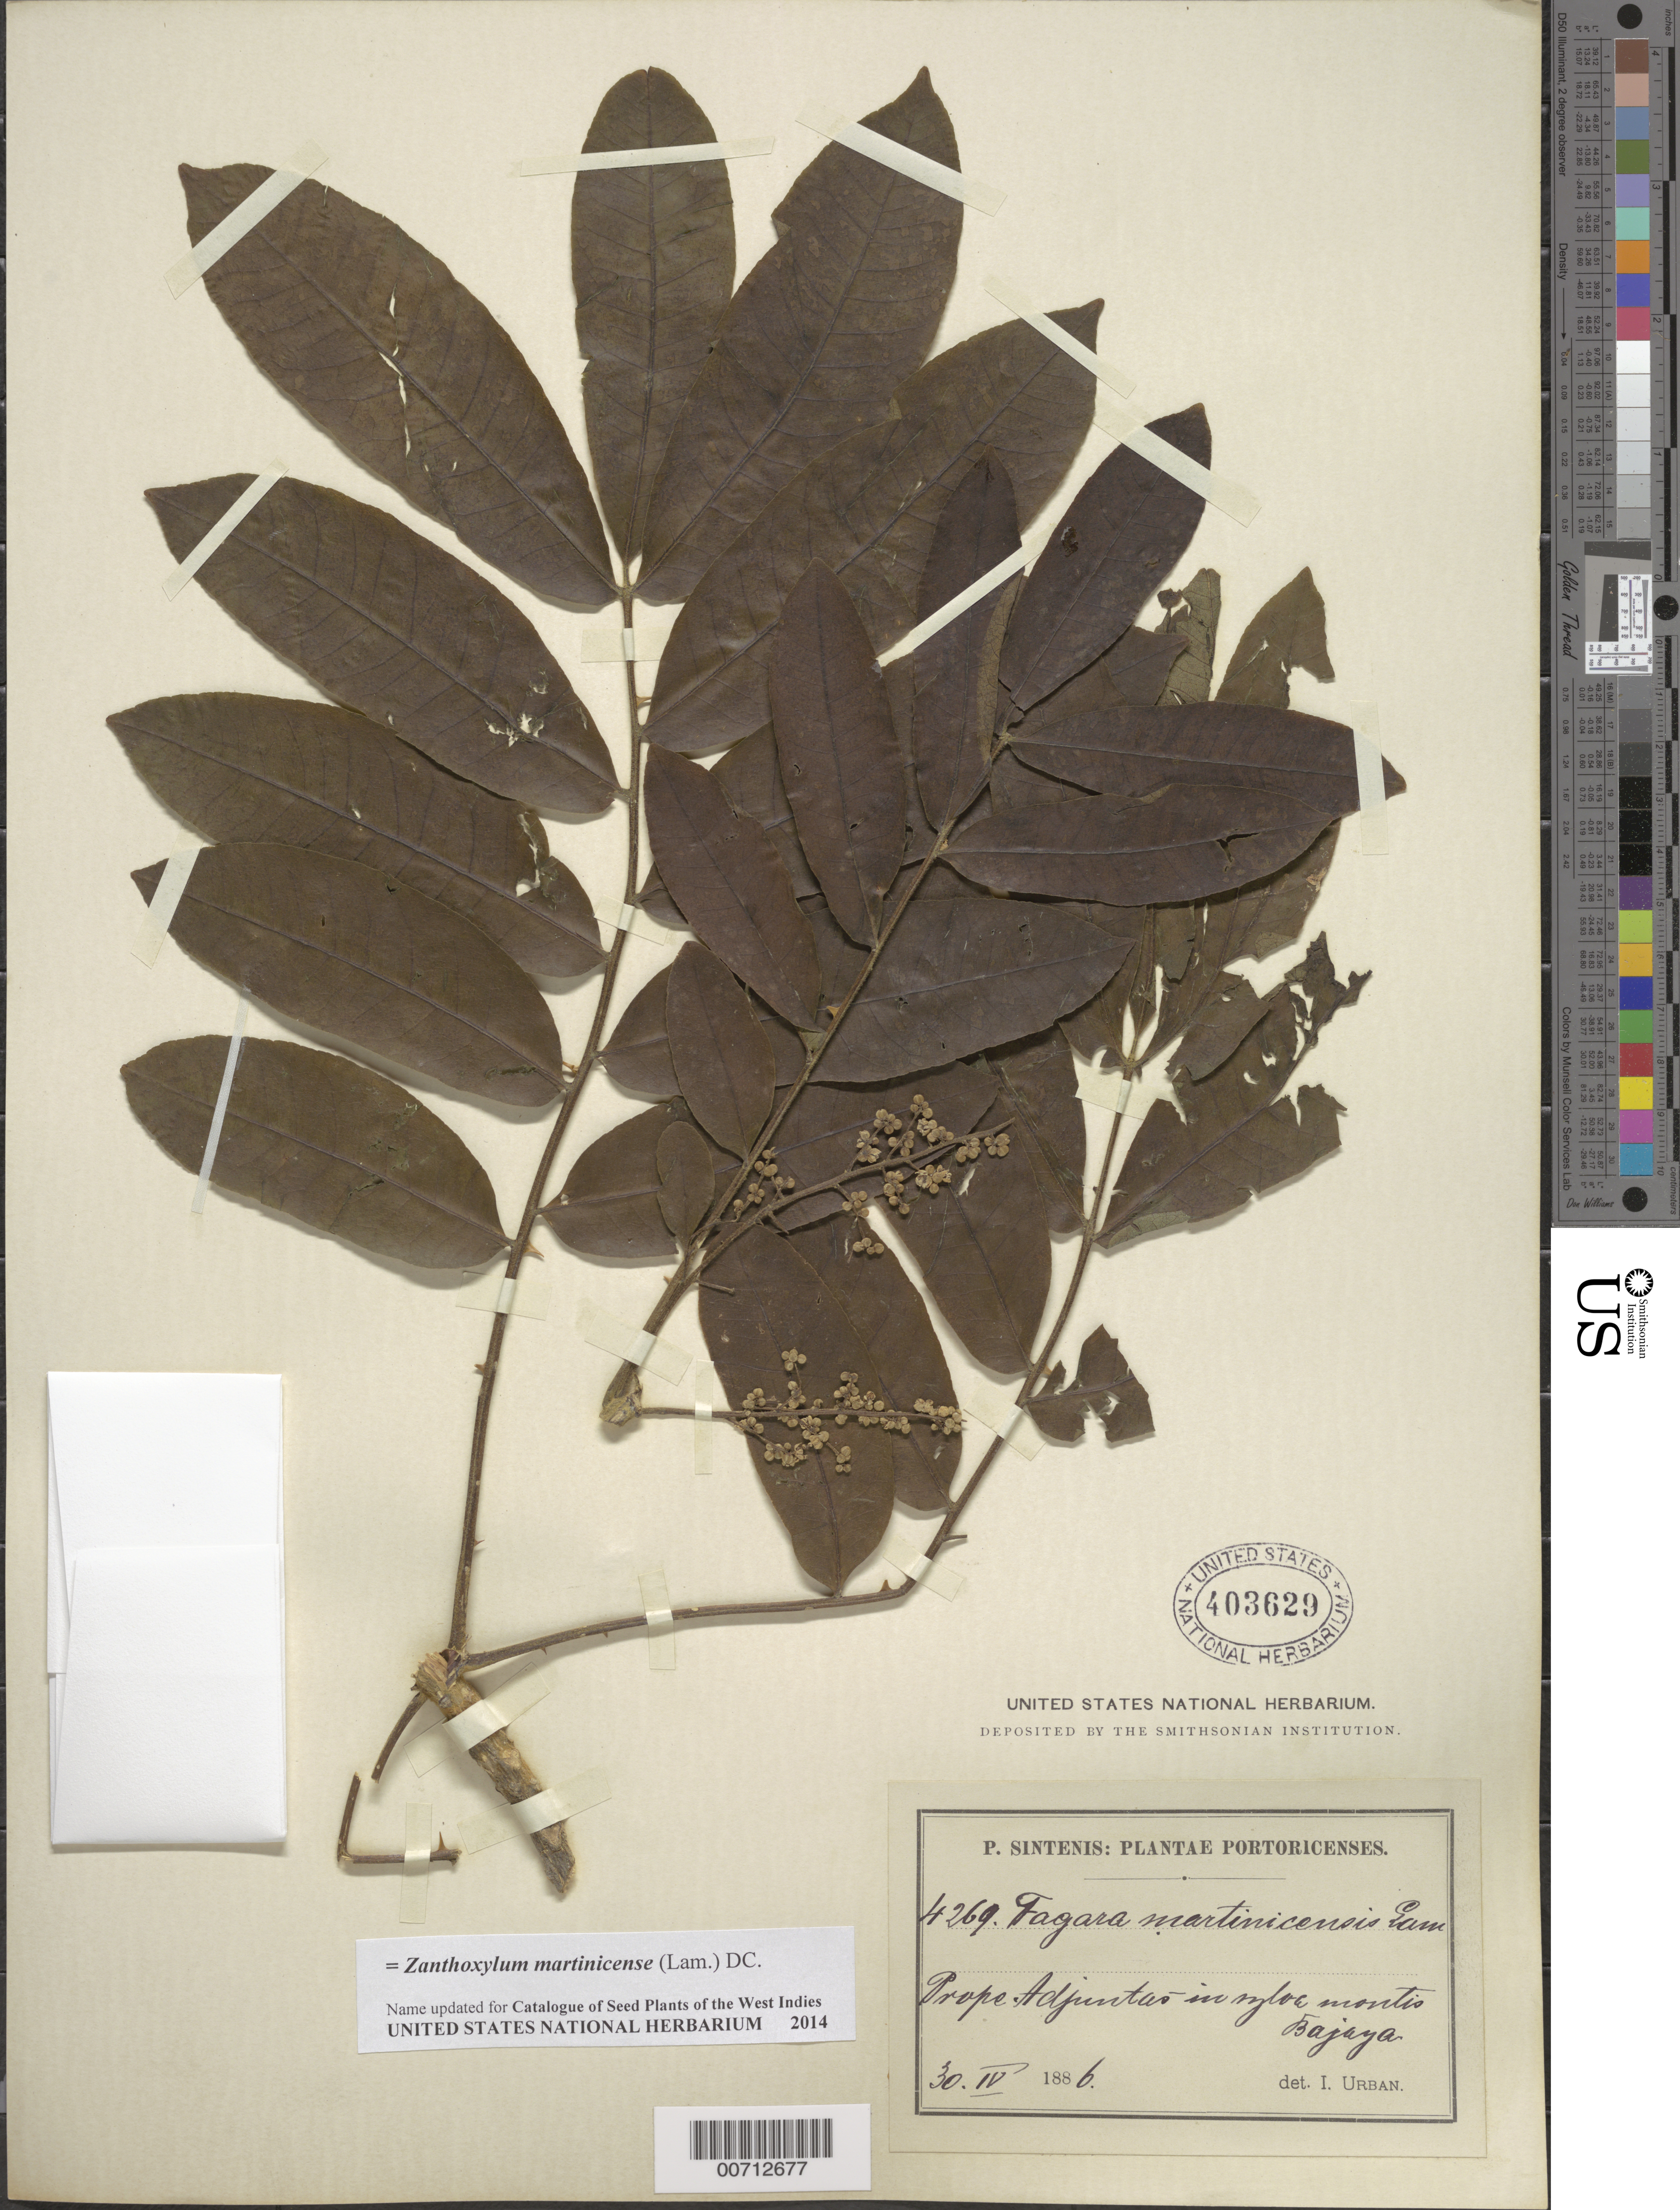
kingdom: Plantae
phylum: Tracheophyta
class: Magnoliopsida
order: Sapindales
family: Rutaceae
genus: Zanthoxylum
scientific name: Zanthoxylum martinicense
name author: (Lam.) DC.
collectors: P. Sintenis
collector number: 4269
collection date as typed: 30 Apr 1886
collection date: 1886-04-30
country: Puerto Rico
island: Greater Antilles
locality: Prope Adjuntas, montis Bajaya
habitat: In sylvis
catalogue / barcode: US 403629